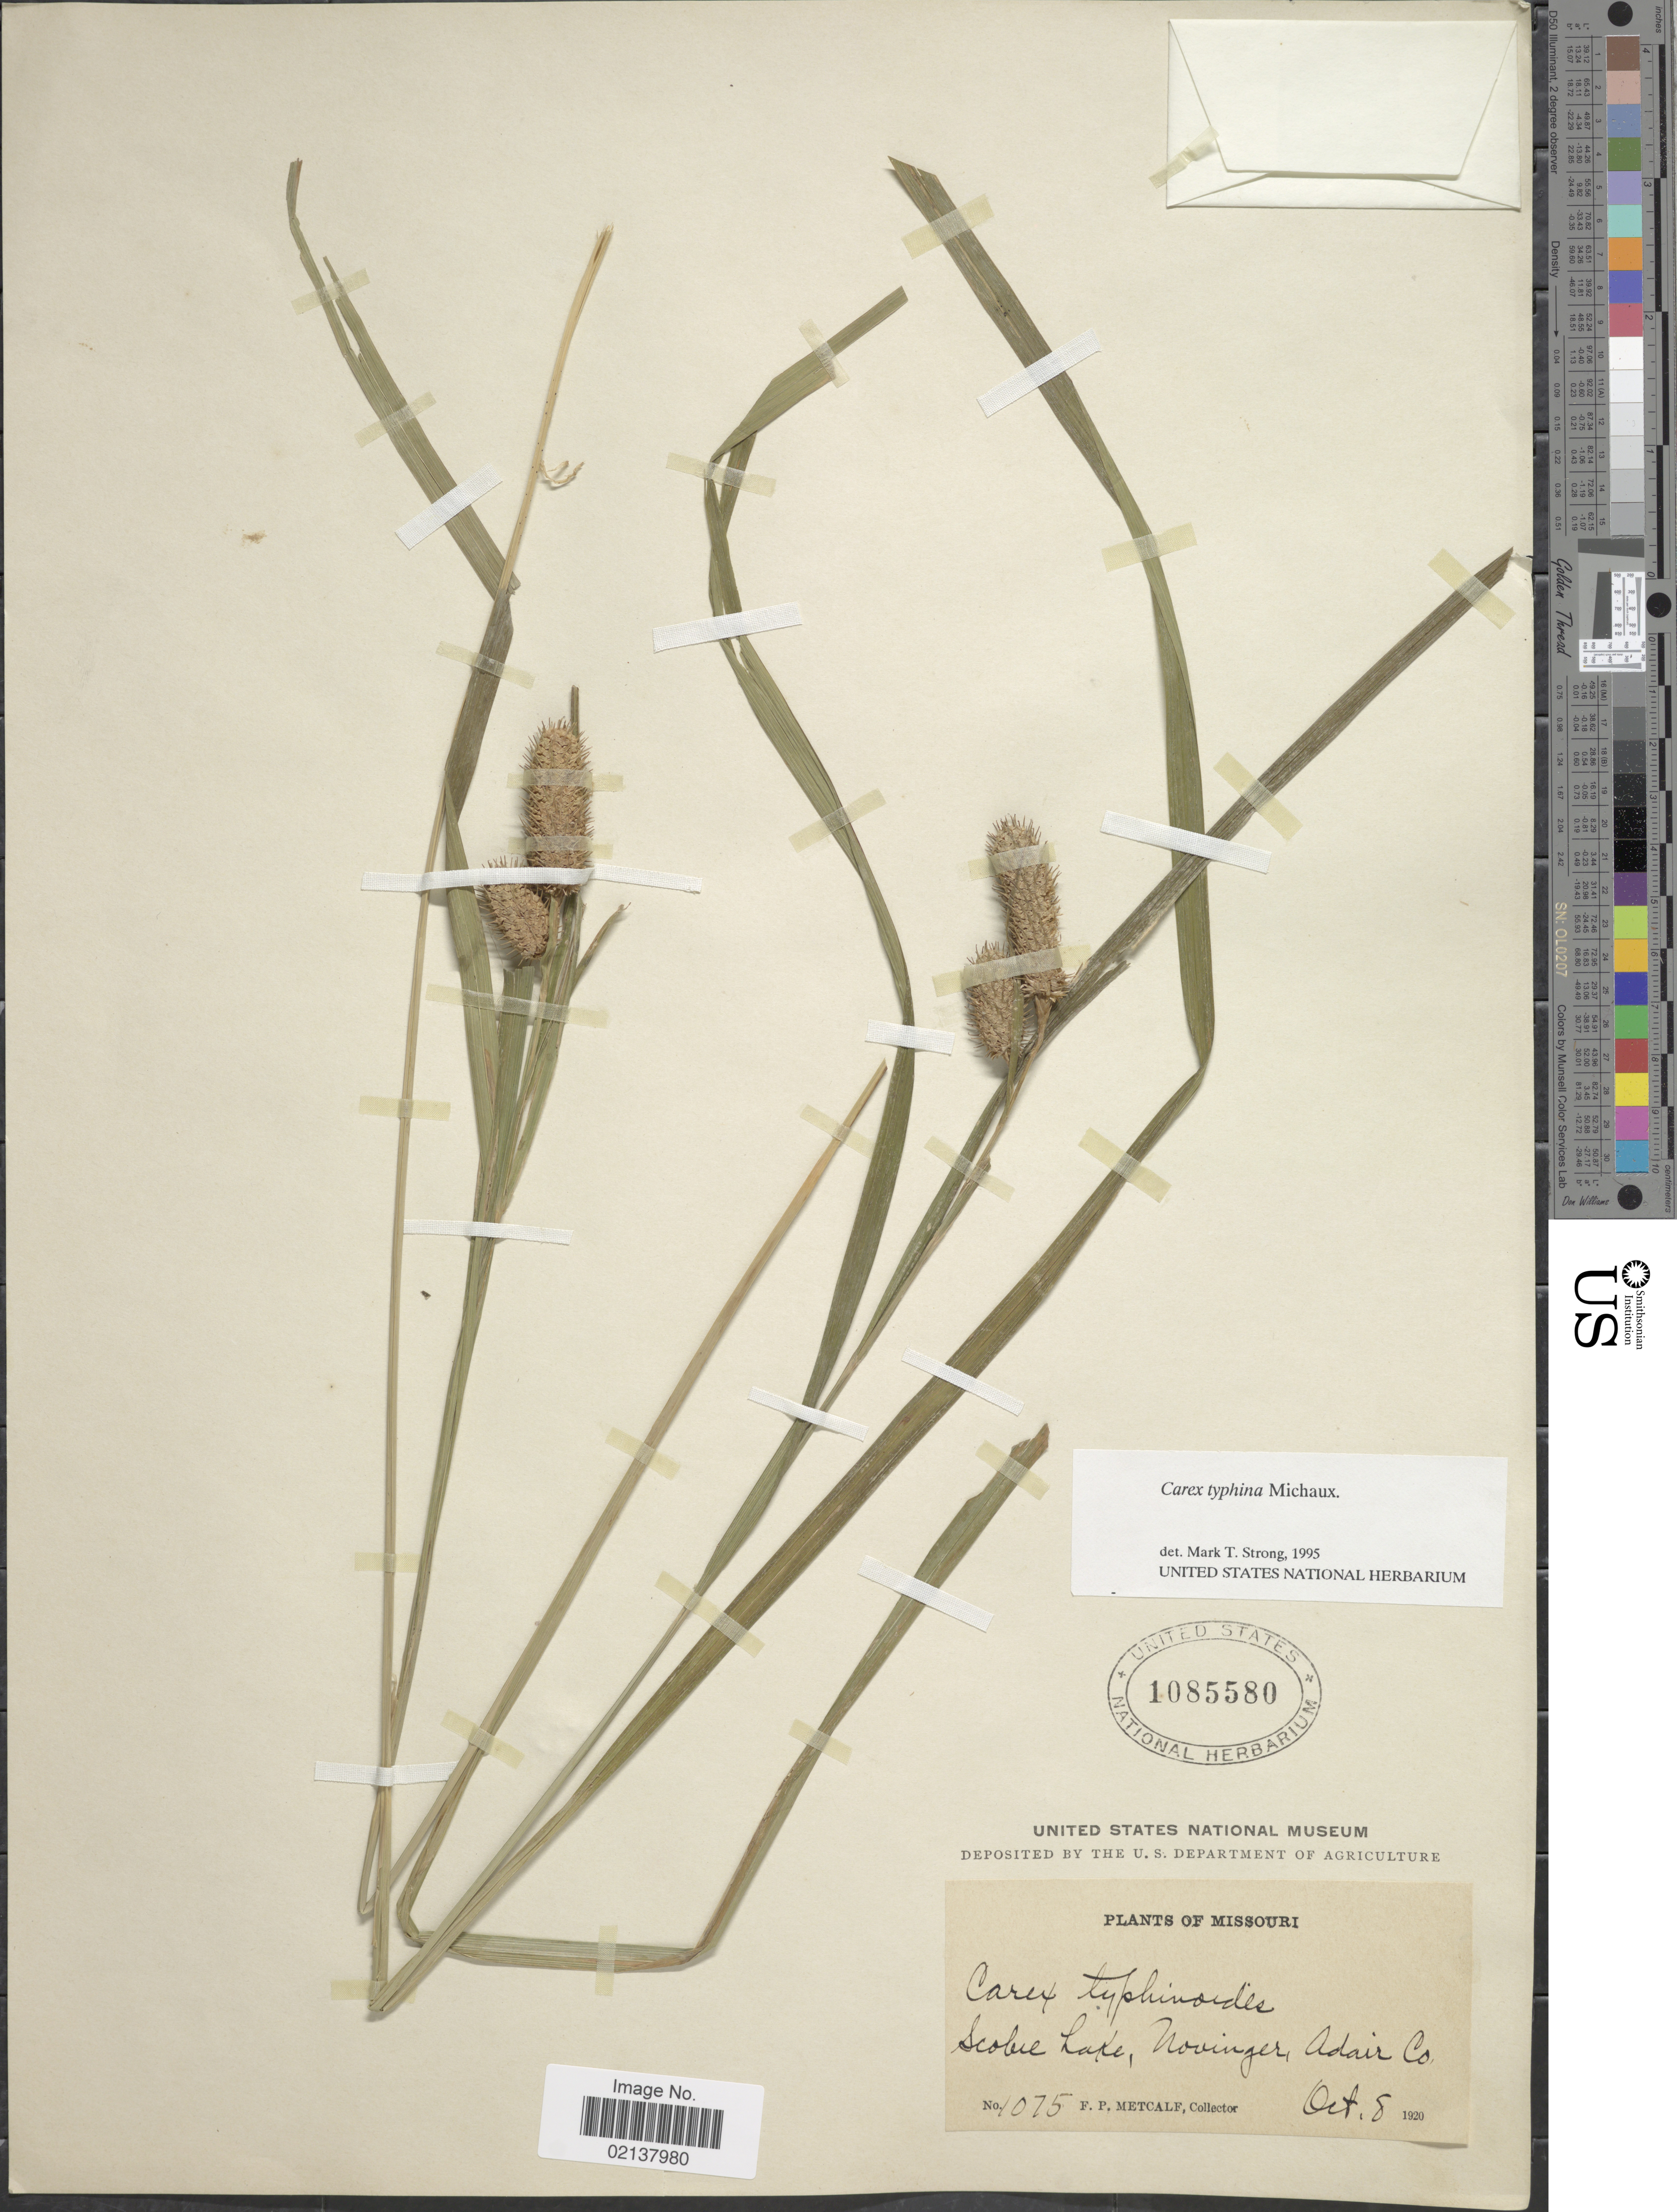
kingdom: Plantae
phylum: Tracheophyta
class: Liliopsida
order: Poales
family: Cyperaceae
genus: Carex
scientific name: Carex typhina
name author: Michx.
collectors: F. Metcalf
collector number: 1075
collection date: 1920-10-08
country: United States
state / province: Missouri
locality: Scobee Lake, Novinger, Adair Co.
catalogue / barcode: US 1085580